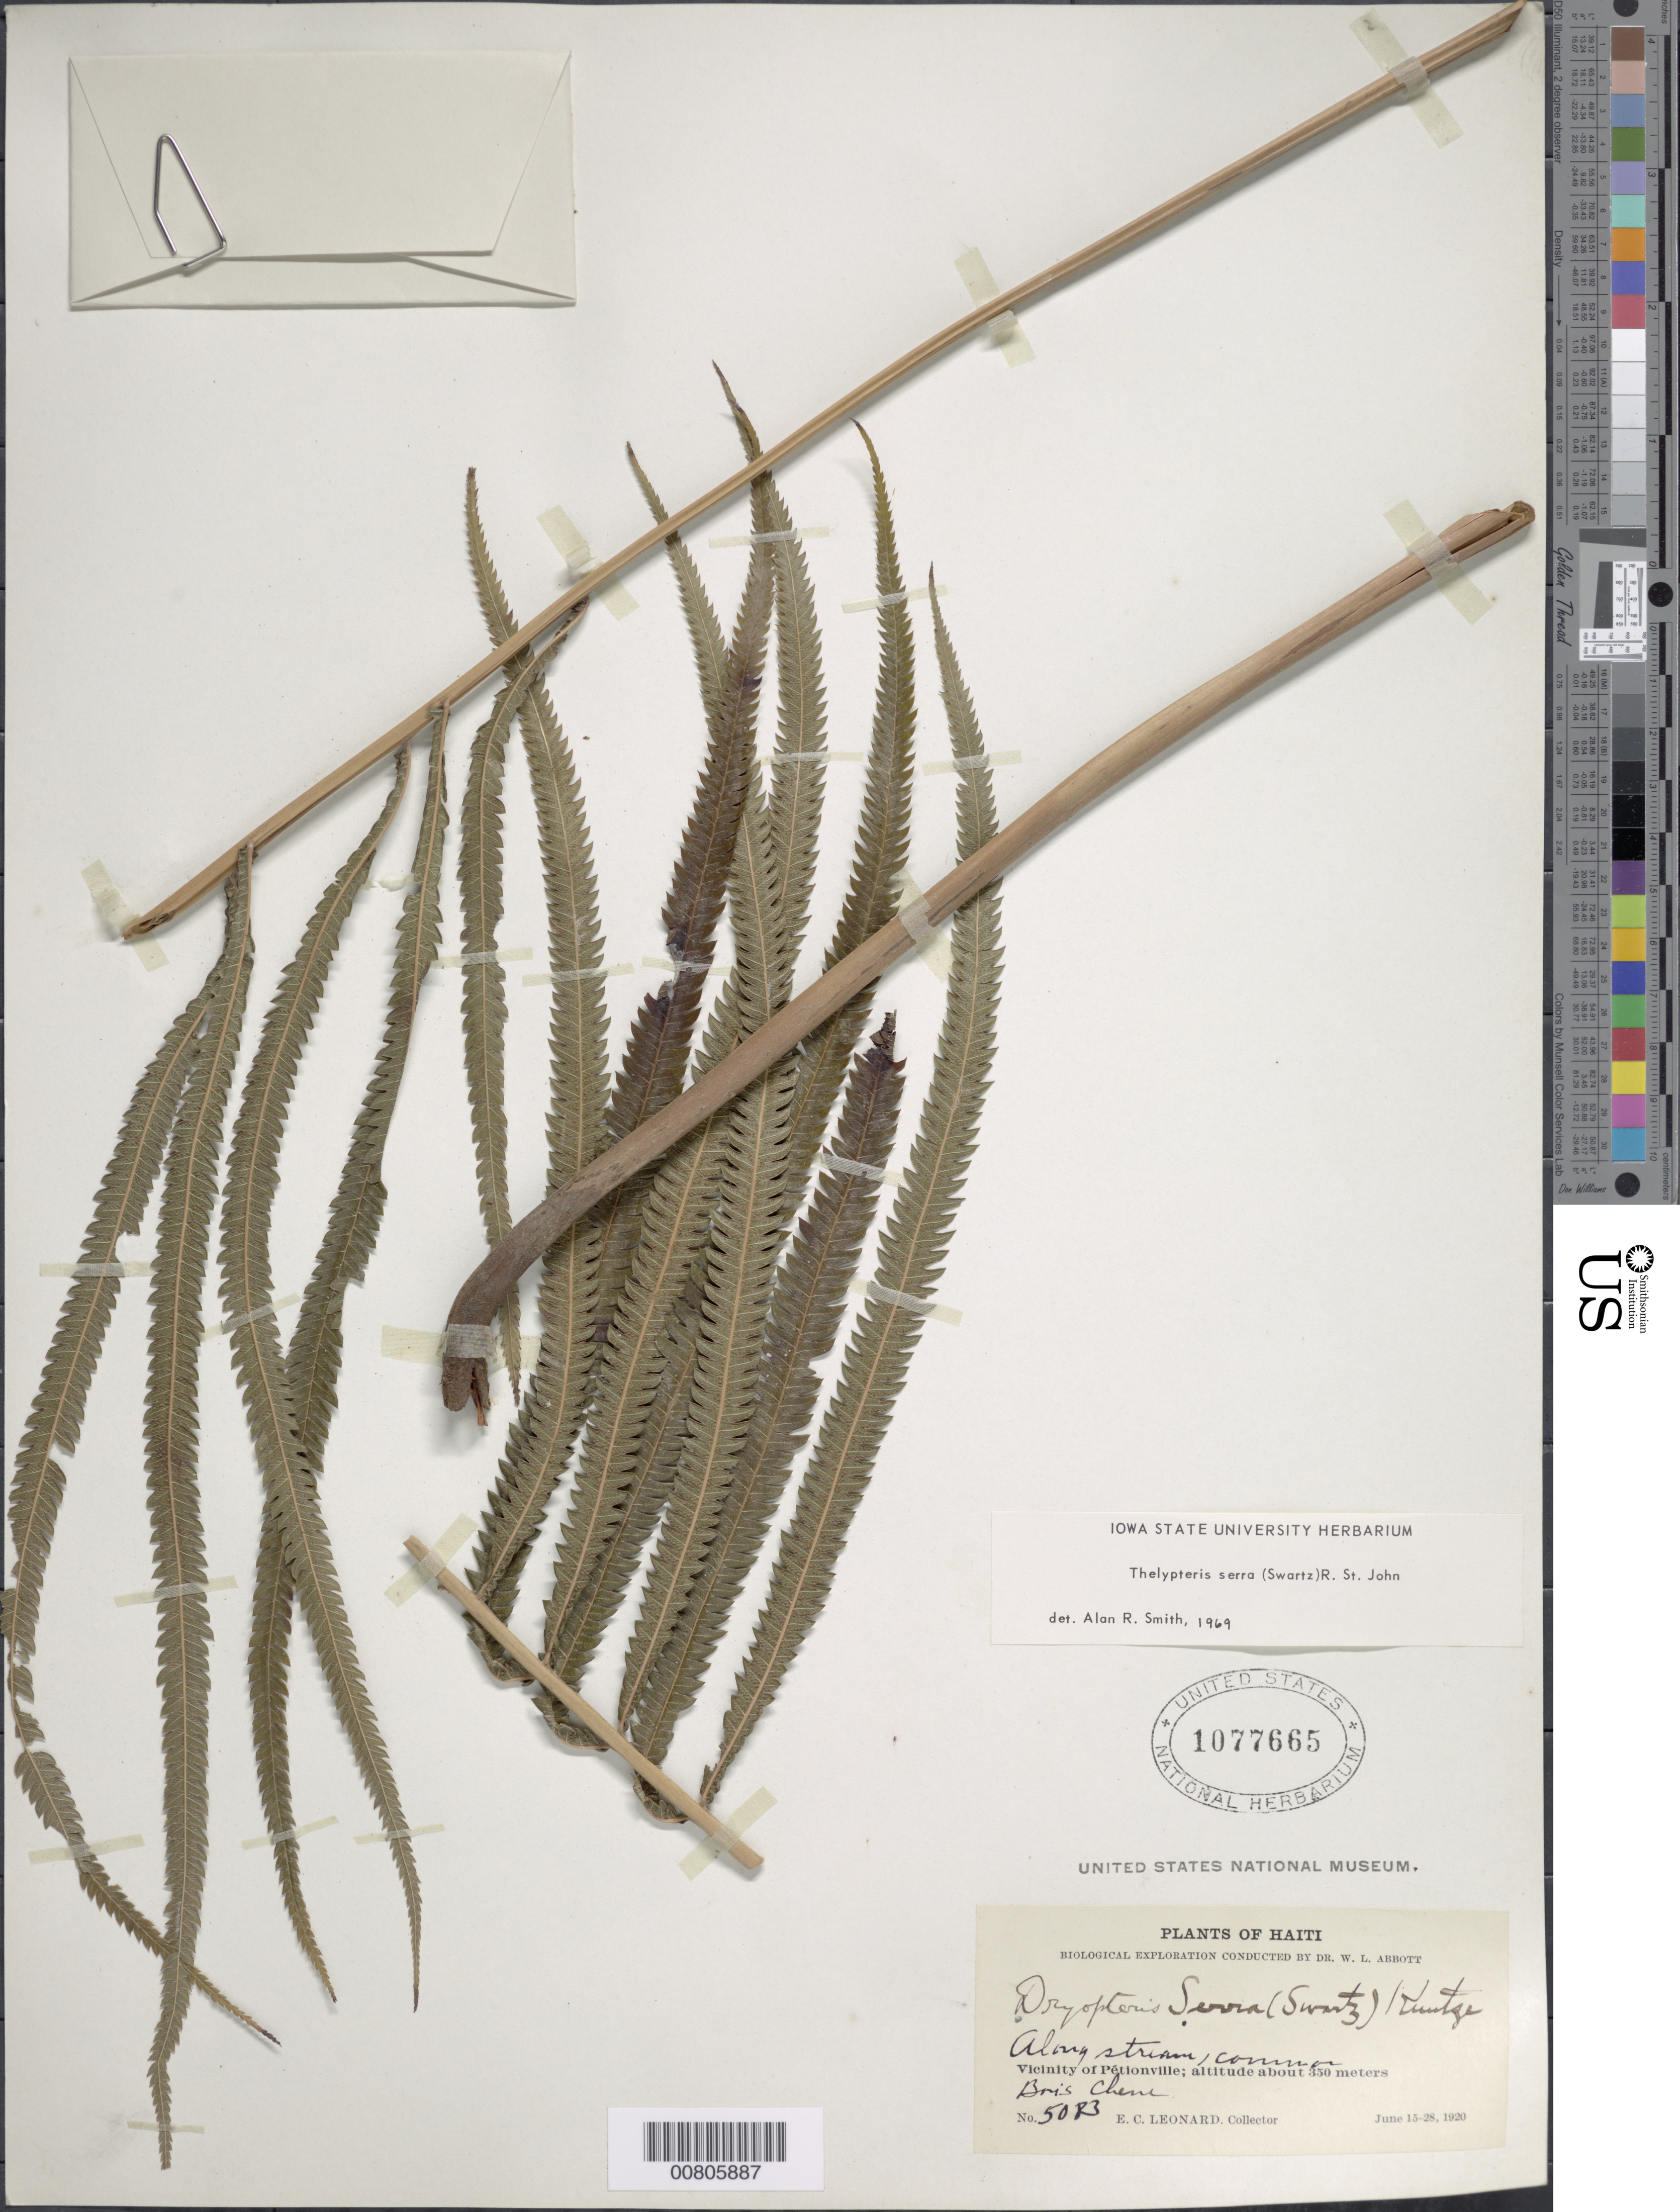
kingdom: Plantae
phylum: Tracheophyta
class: Polypodiopsida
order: Polypodiales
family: Thelypteridaceae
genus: Christella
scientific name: Christella serra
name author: (Sw.) Holttum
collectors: E. C. Leonard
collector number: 5083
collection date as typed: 15 Jun 1920 to 28 Jun 1920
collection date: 1920-06-15/1920-06-28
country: Haiti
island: Hispaniola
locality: Pétionville vicinity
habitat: Along stream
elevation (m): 350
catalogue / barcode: US 1077665